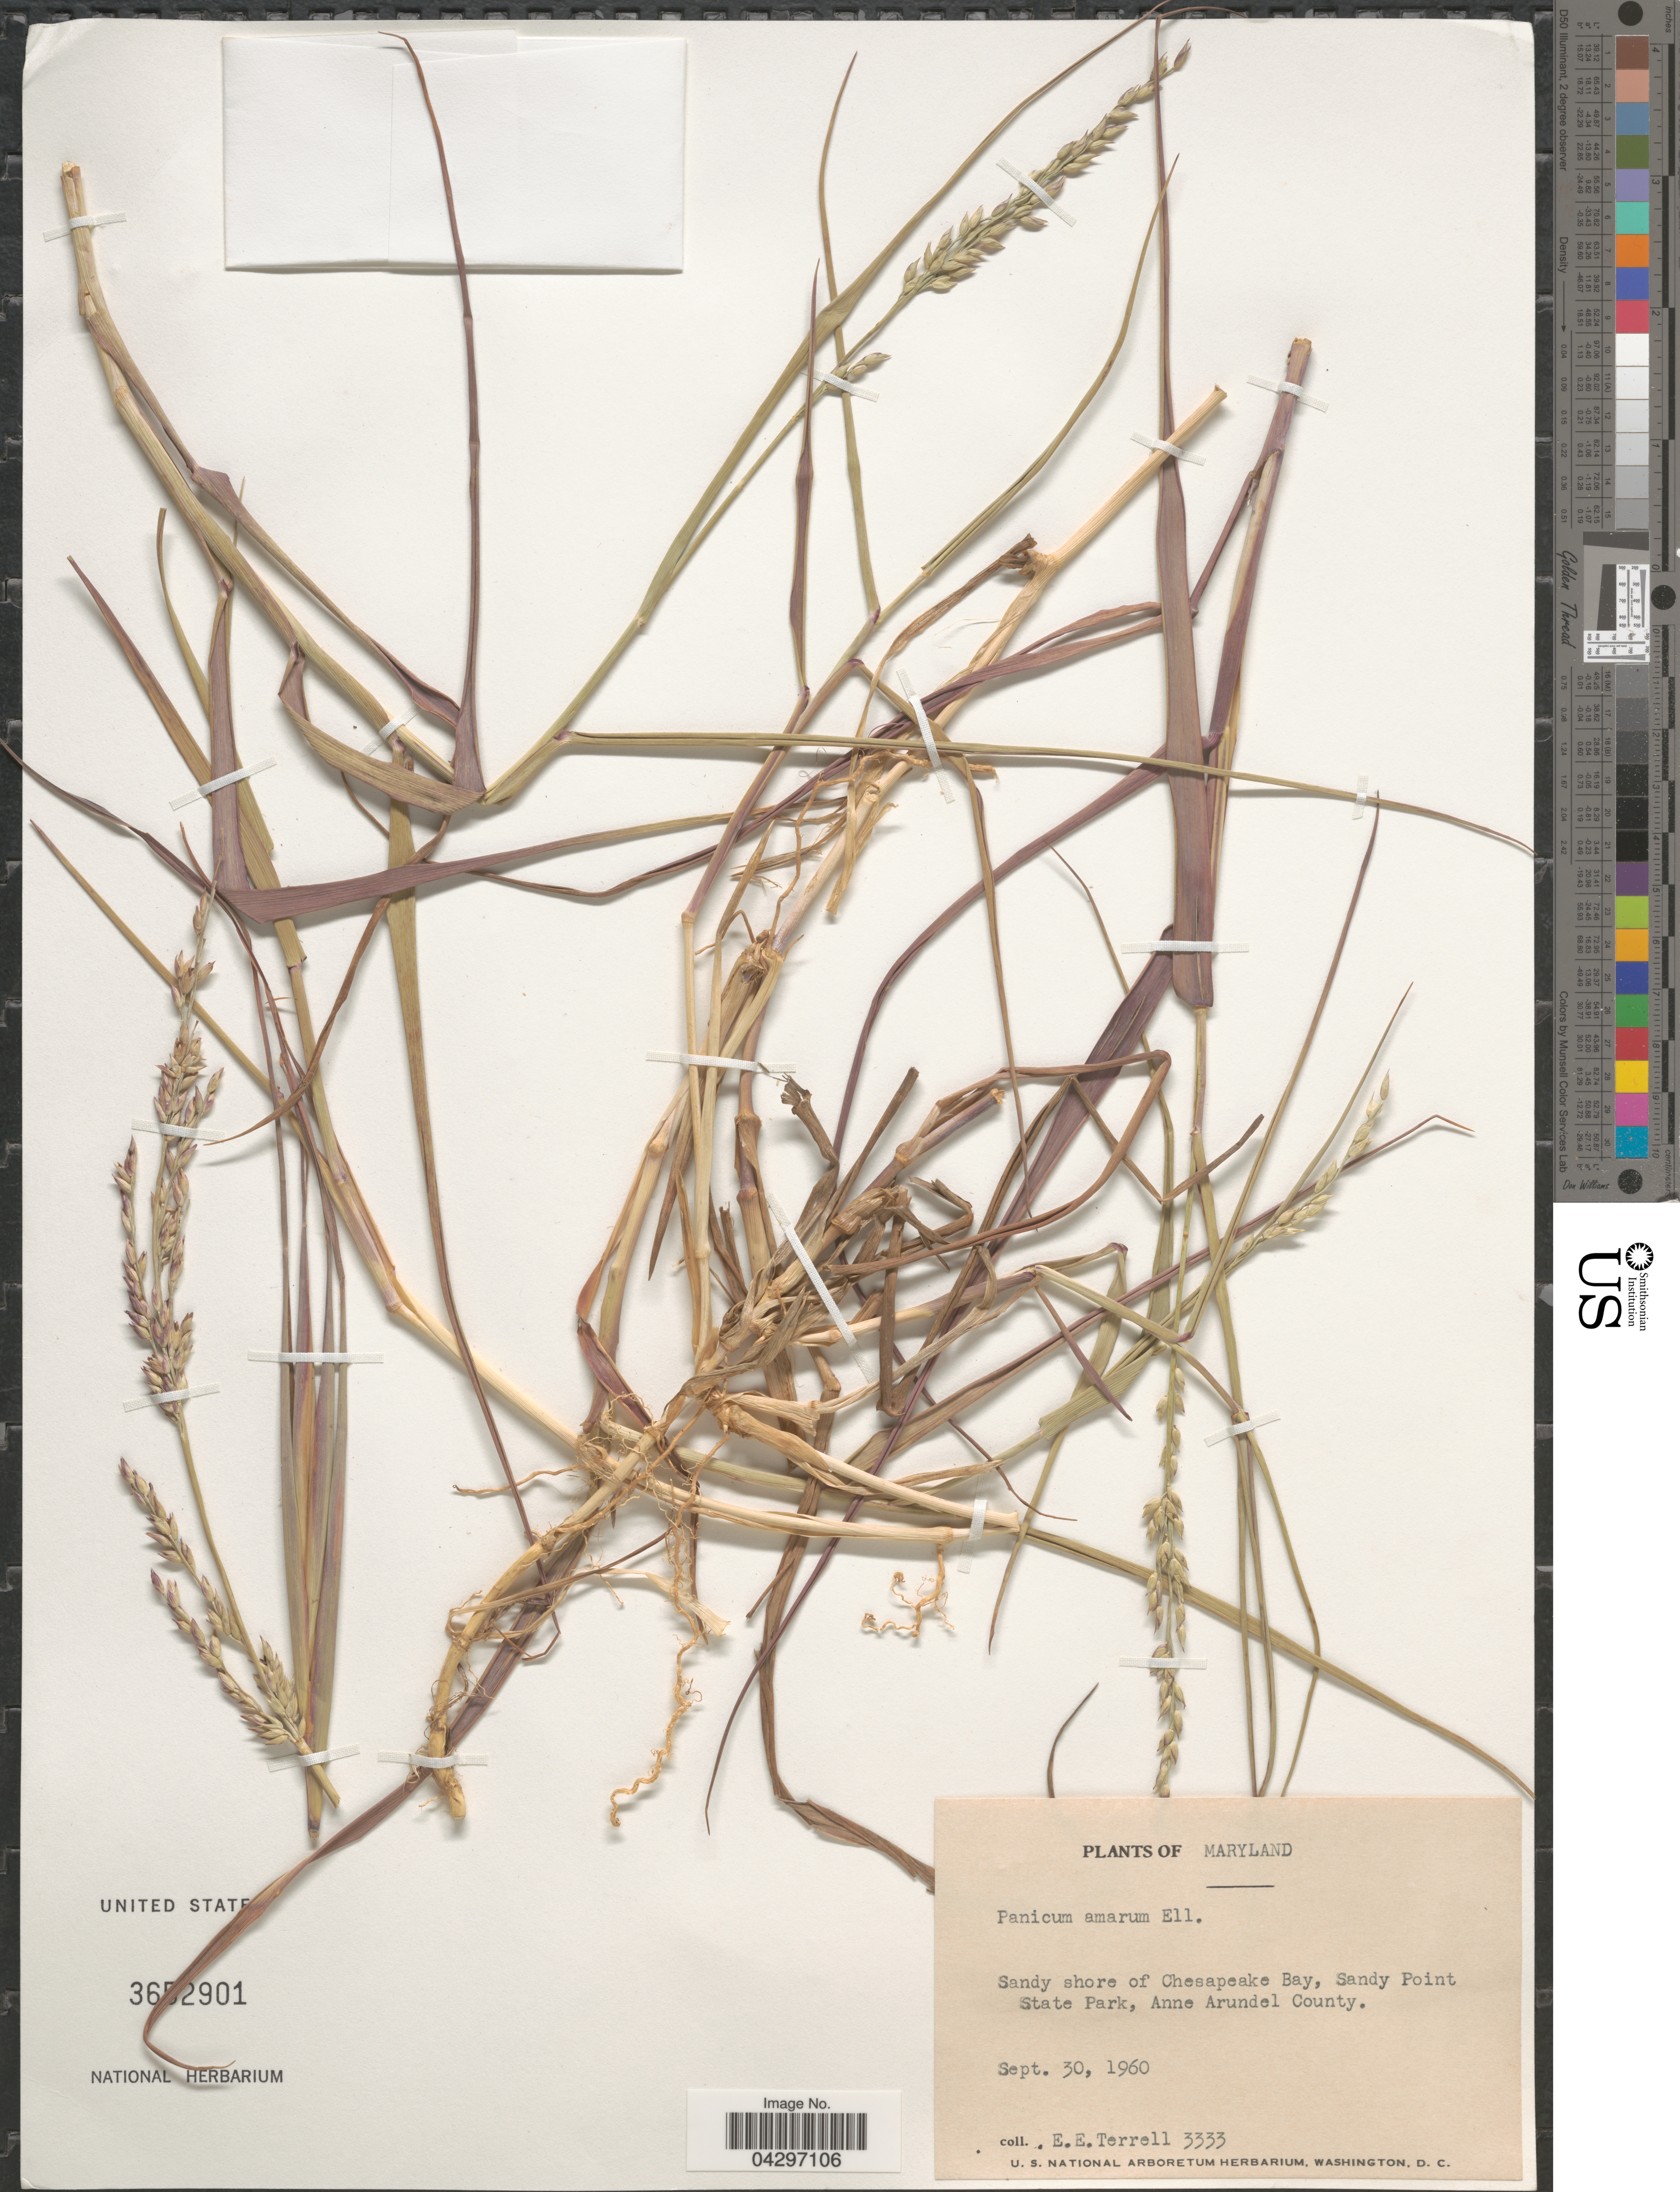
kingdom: Plantae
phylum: Tracheophyta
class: Liliopsida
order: Poales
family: Poaceae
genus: Panicum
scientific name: Panicum amarum var. amarulum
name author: (Hitchc. & Chase) Freckmann & Lelong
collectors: E. E. Terrell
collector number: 3333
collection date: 1960-09-30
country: United States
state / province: Maryland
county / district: Anne Arundel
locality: Sandy shore of Chesapeake Bay, Sandy Point State Park, Anne Arundel County.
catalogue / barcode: US 3652901